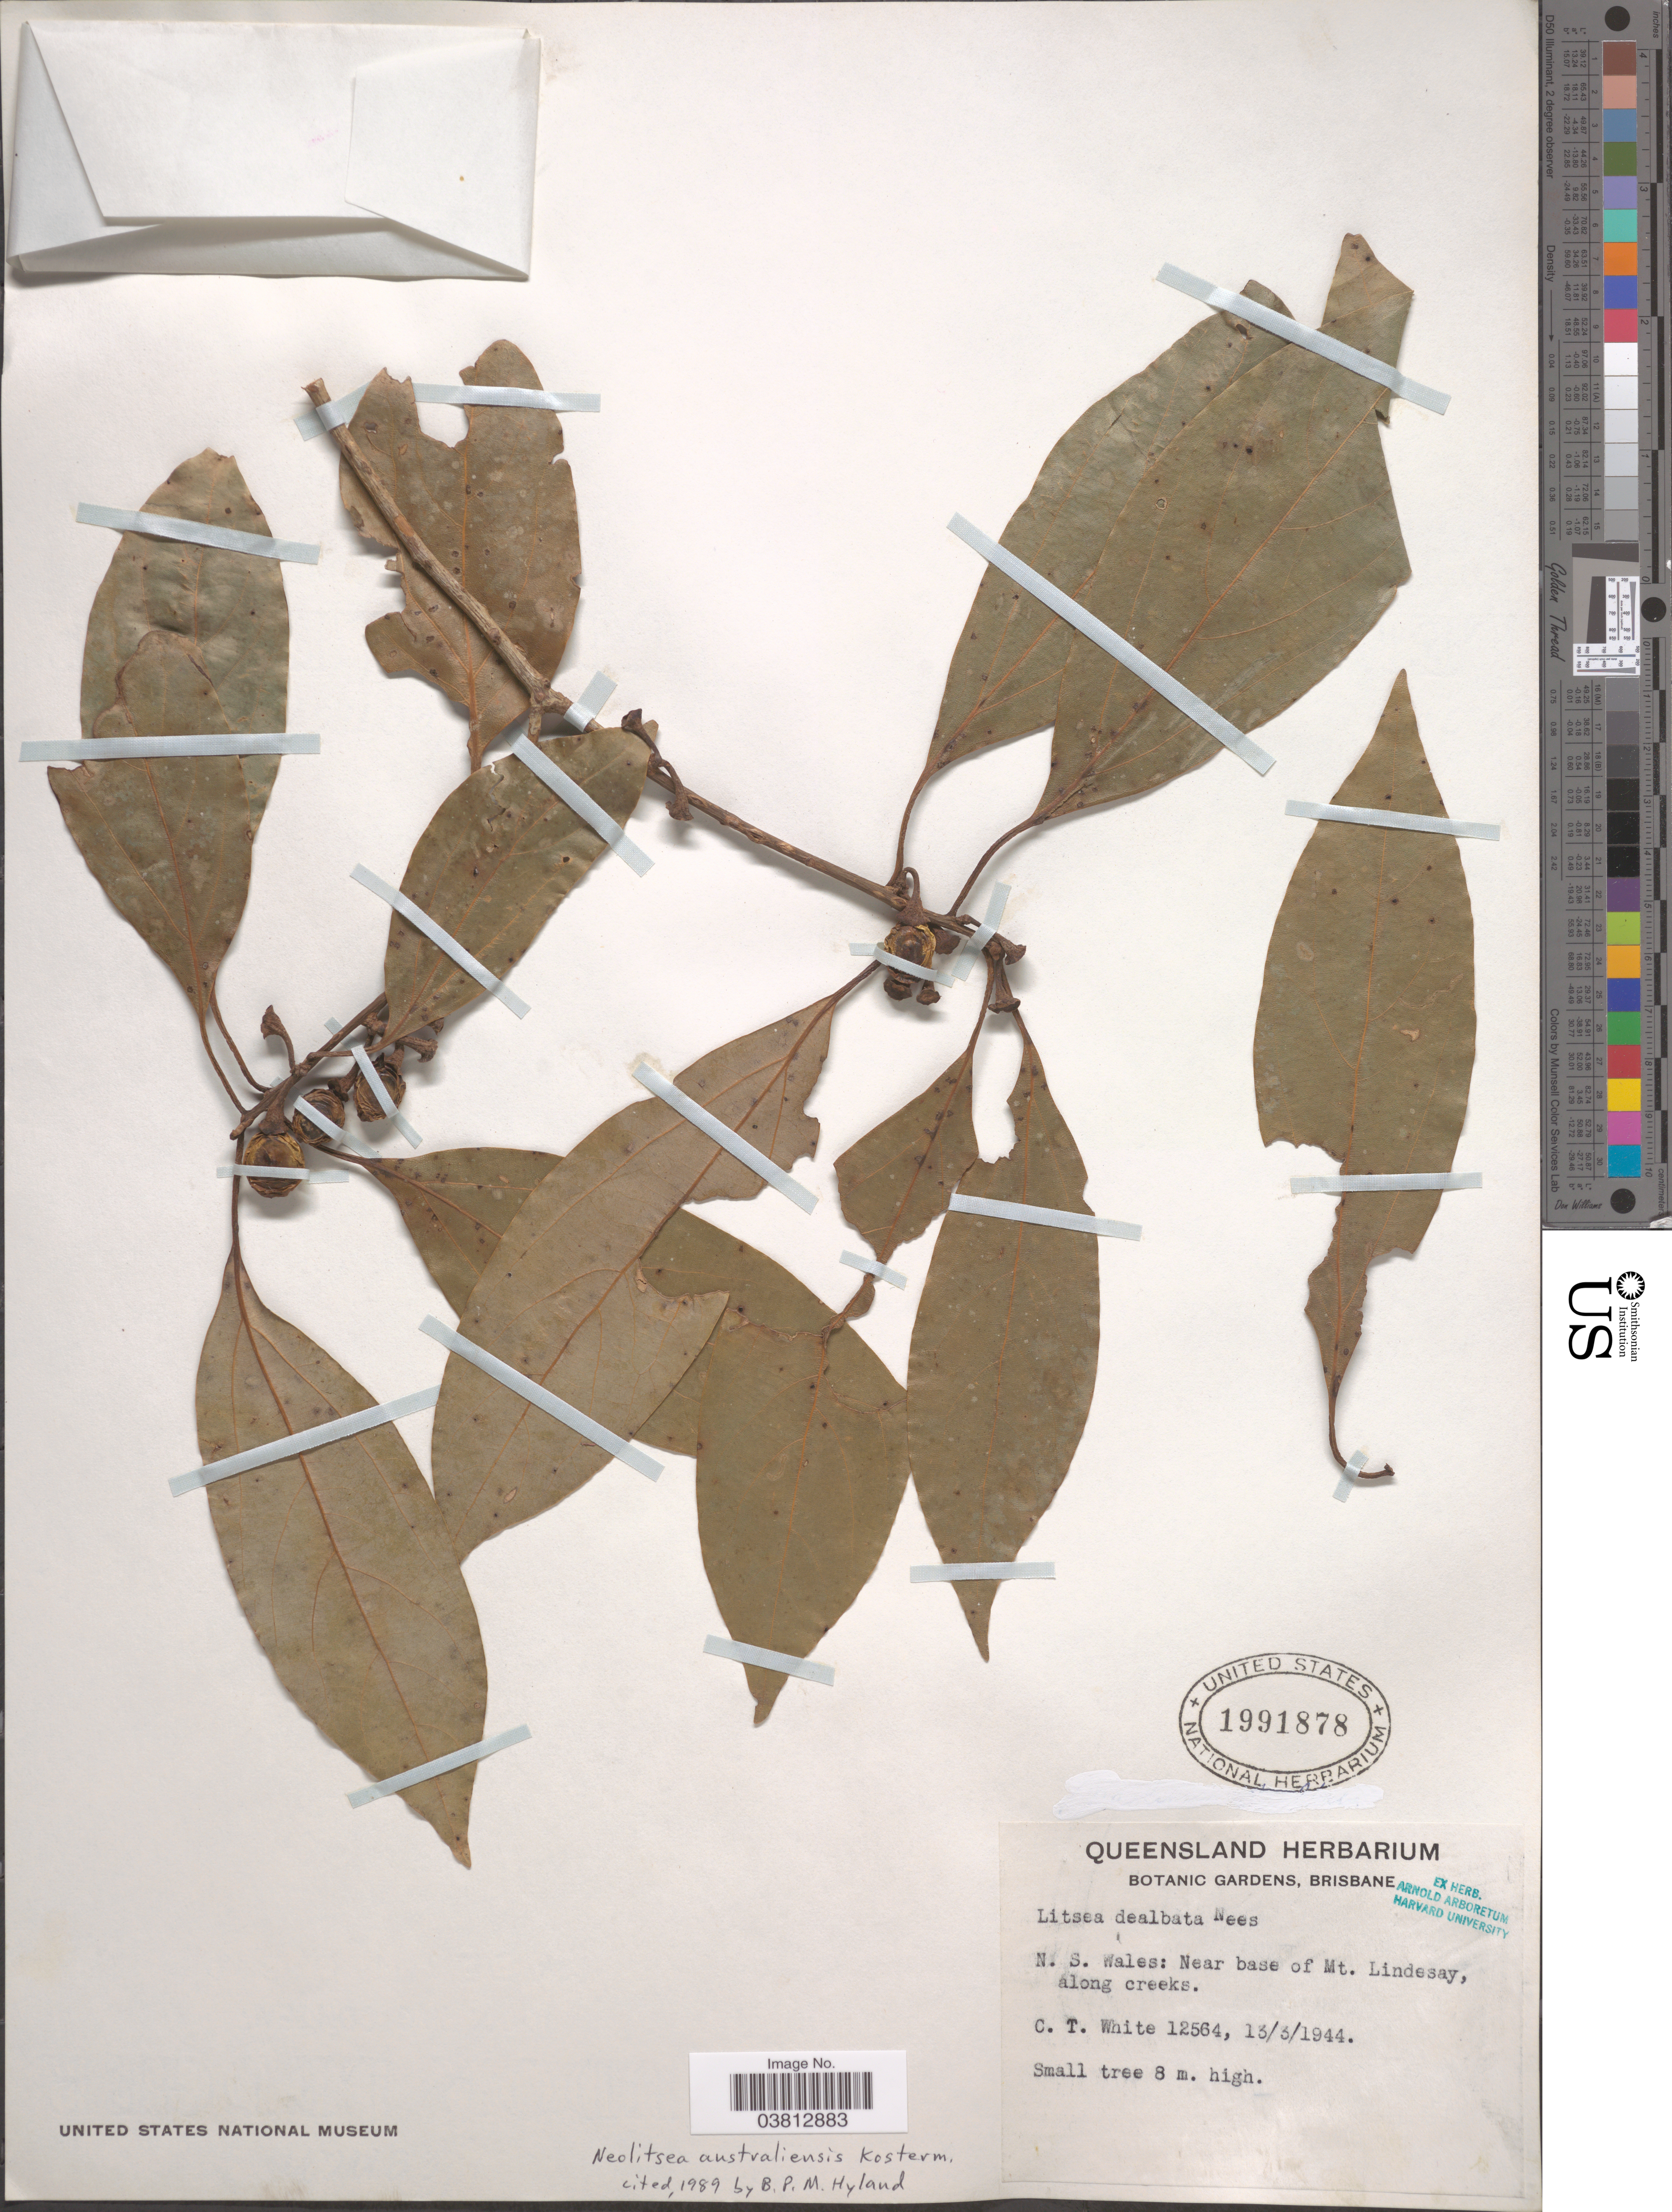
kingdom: Plantae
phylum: Tracheophyta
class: Magnoliopsida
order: Laurales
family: Lauraceae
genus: Neolitsea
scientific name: Neolitsea australiensis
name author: Kosterm.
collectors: C. T. White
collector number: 12564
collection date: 1944-03-13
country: Australia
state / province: New South Wales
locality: Near base of Mt. Lindesay, along creeks.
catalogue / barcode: US 1991878